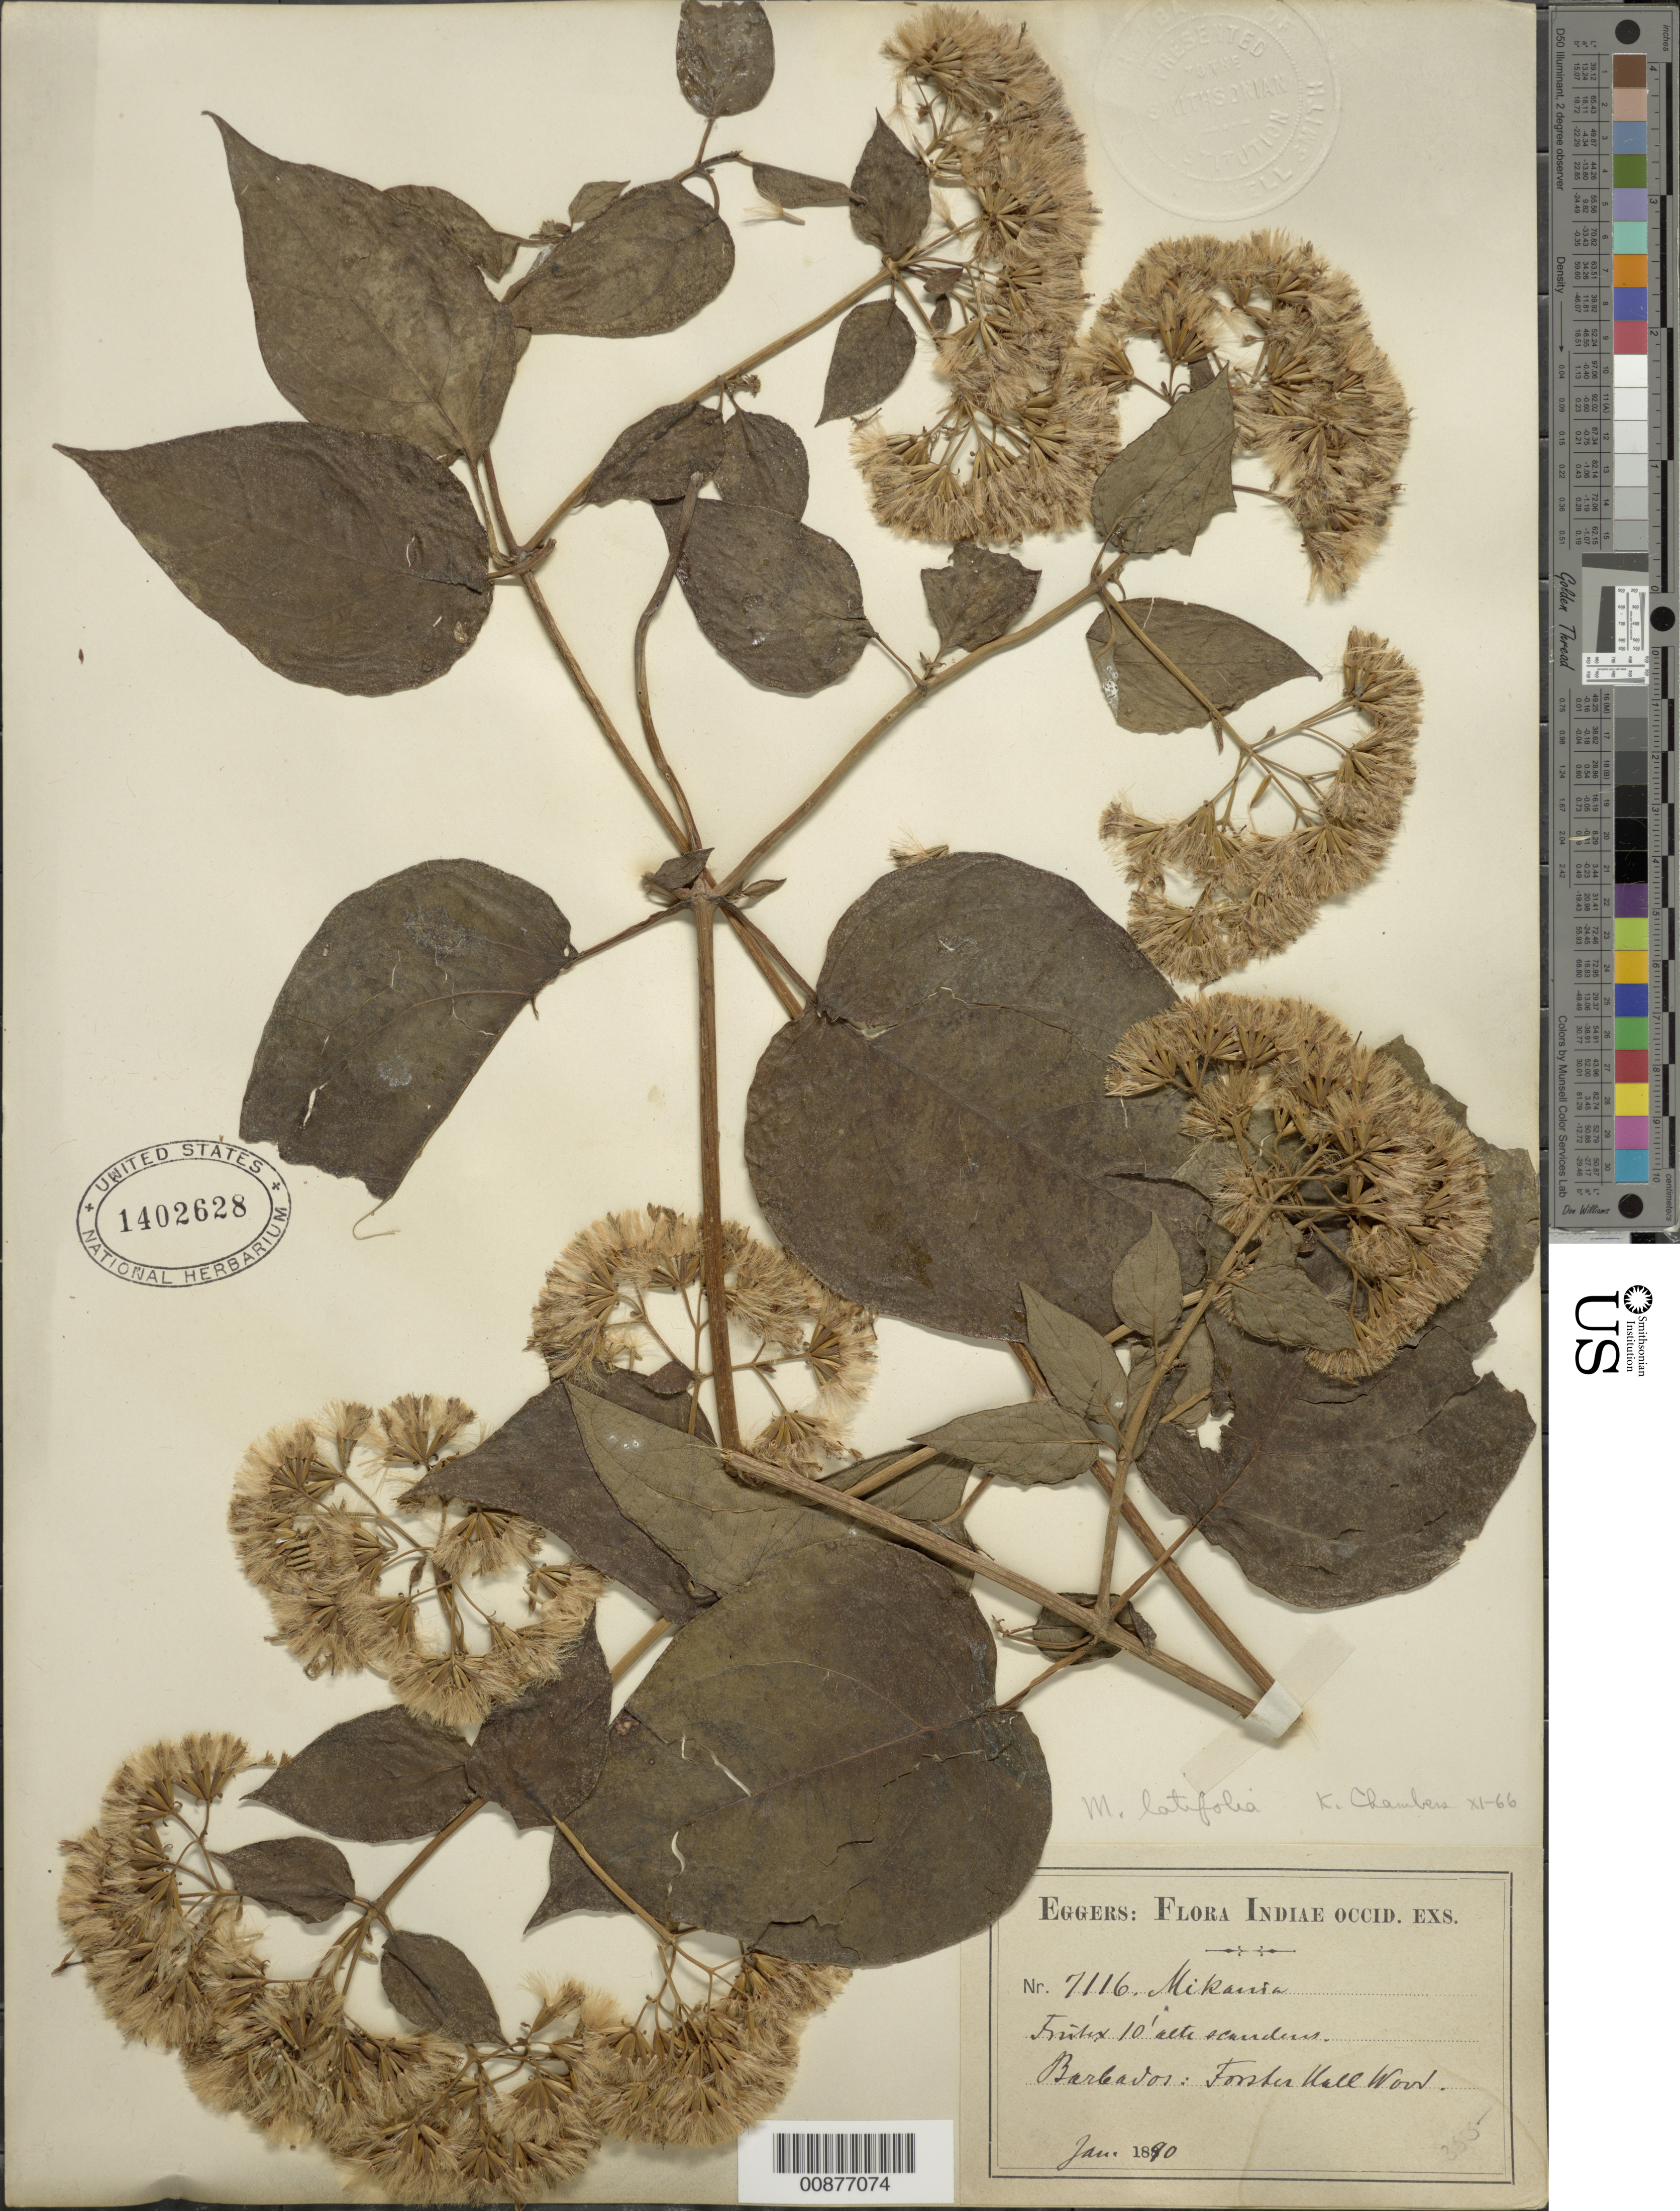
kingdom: Plantae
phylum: Tracheophyta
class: Magnoliopsida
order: Asterales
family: Asteraceae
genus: Mikania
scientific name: Mikania latifolia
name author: Sm.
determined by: Chambers, K. L.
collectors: H. F. A. von Eggers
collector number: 7116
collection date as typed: Jan 1890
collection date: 1890-01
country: Barbados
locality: Fonter Hall Wood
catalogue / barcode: US 1402628